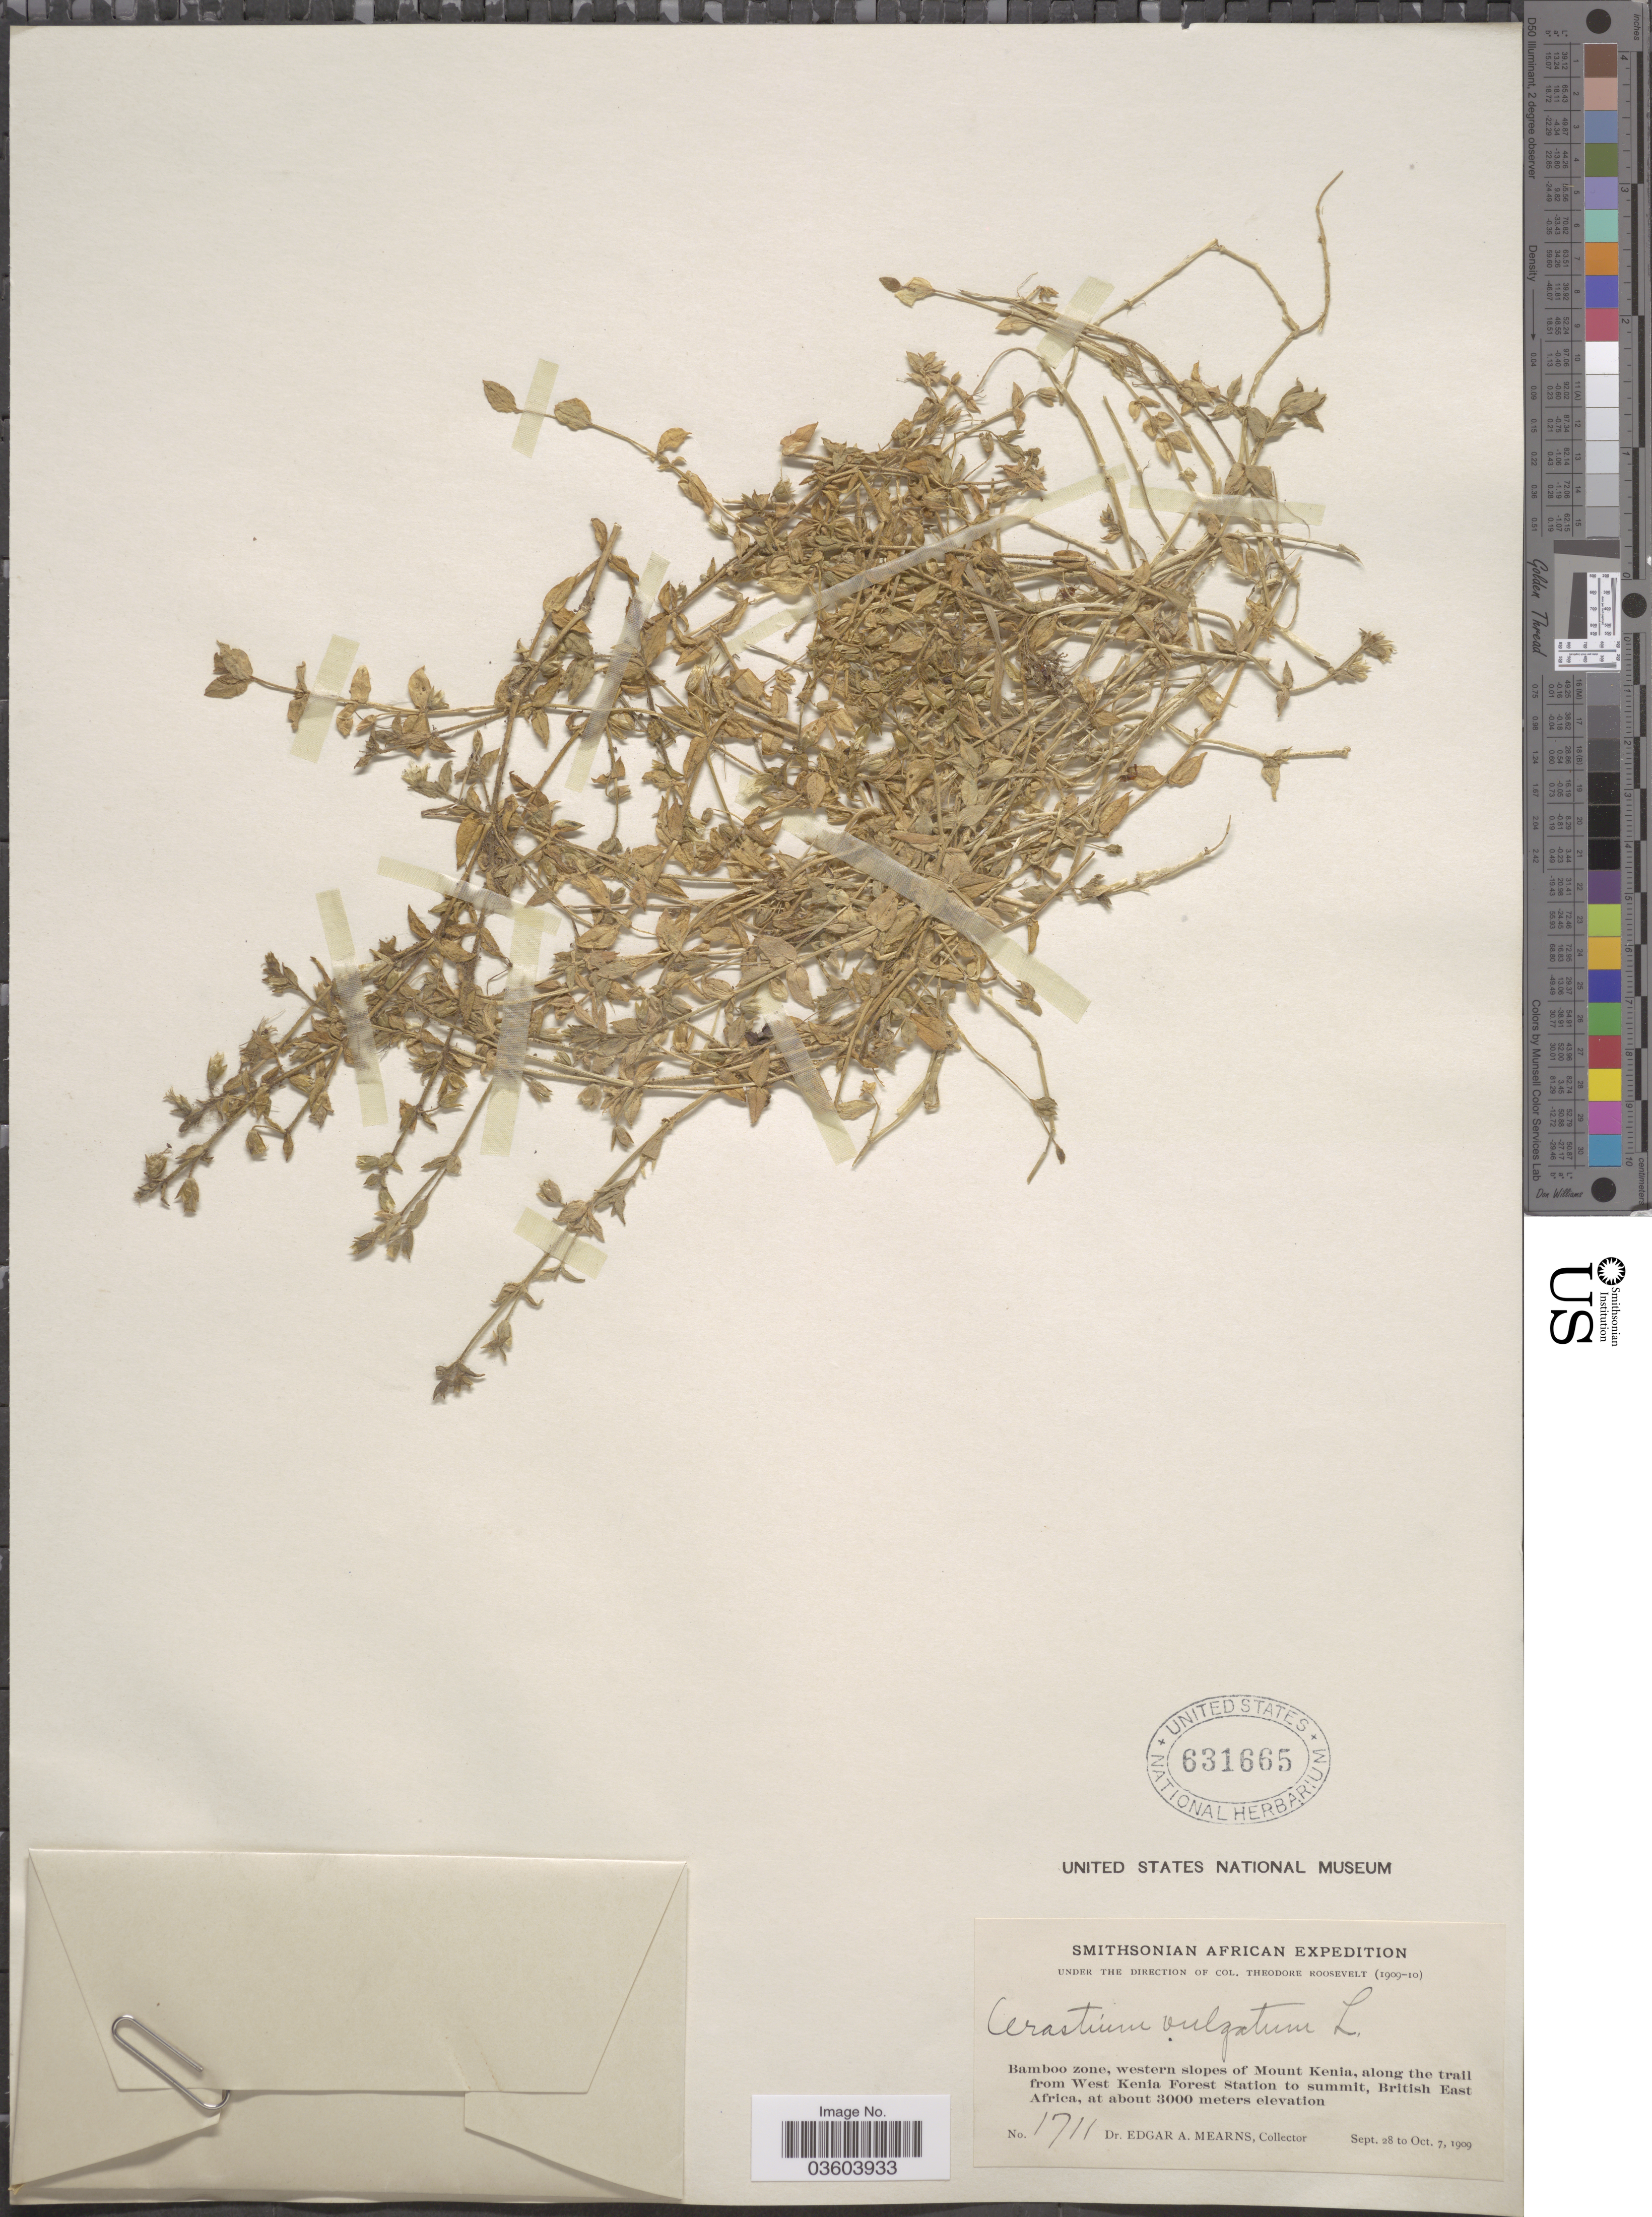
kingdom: Plantae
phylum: Tracheophyta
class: Magnoliopsida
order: Caryophyllales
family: Caryophyllaceae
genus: Cerastium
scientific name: Cerastium vulgatum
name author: L.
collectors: E. A. Mearns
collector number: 1711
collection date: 1909-09-28/1909-10-07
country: Kenya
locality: Bamboo zone, western slopes of Mount Kenia, along the trail from West Kenia Forest Station to summit, British East Africa.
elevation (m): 3000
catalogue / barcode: US 631665